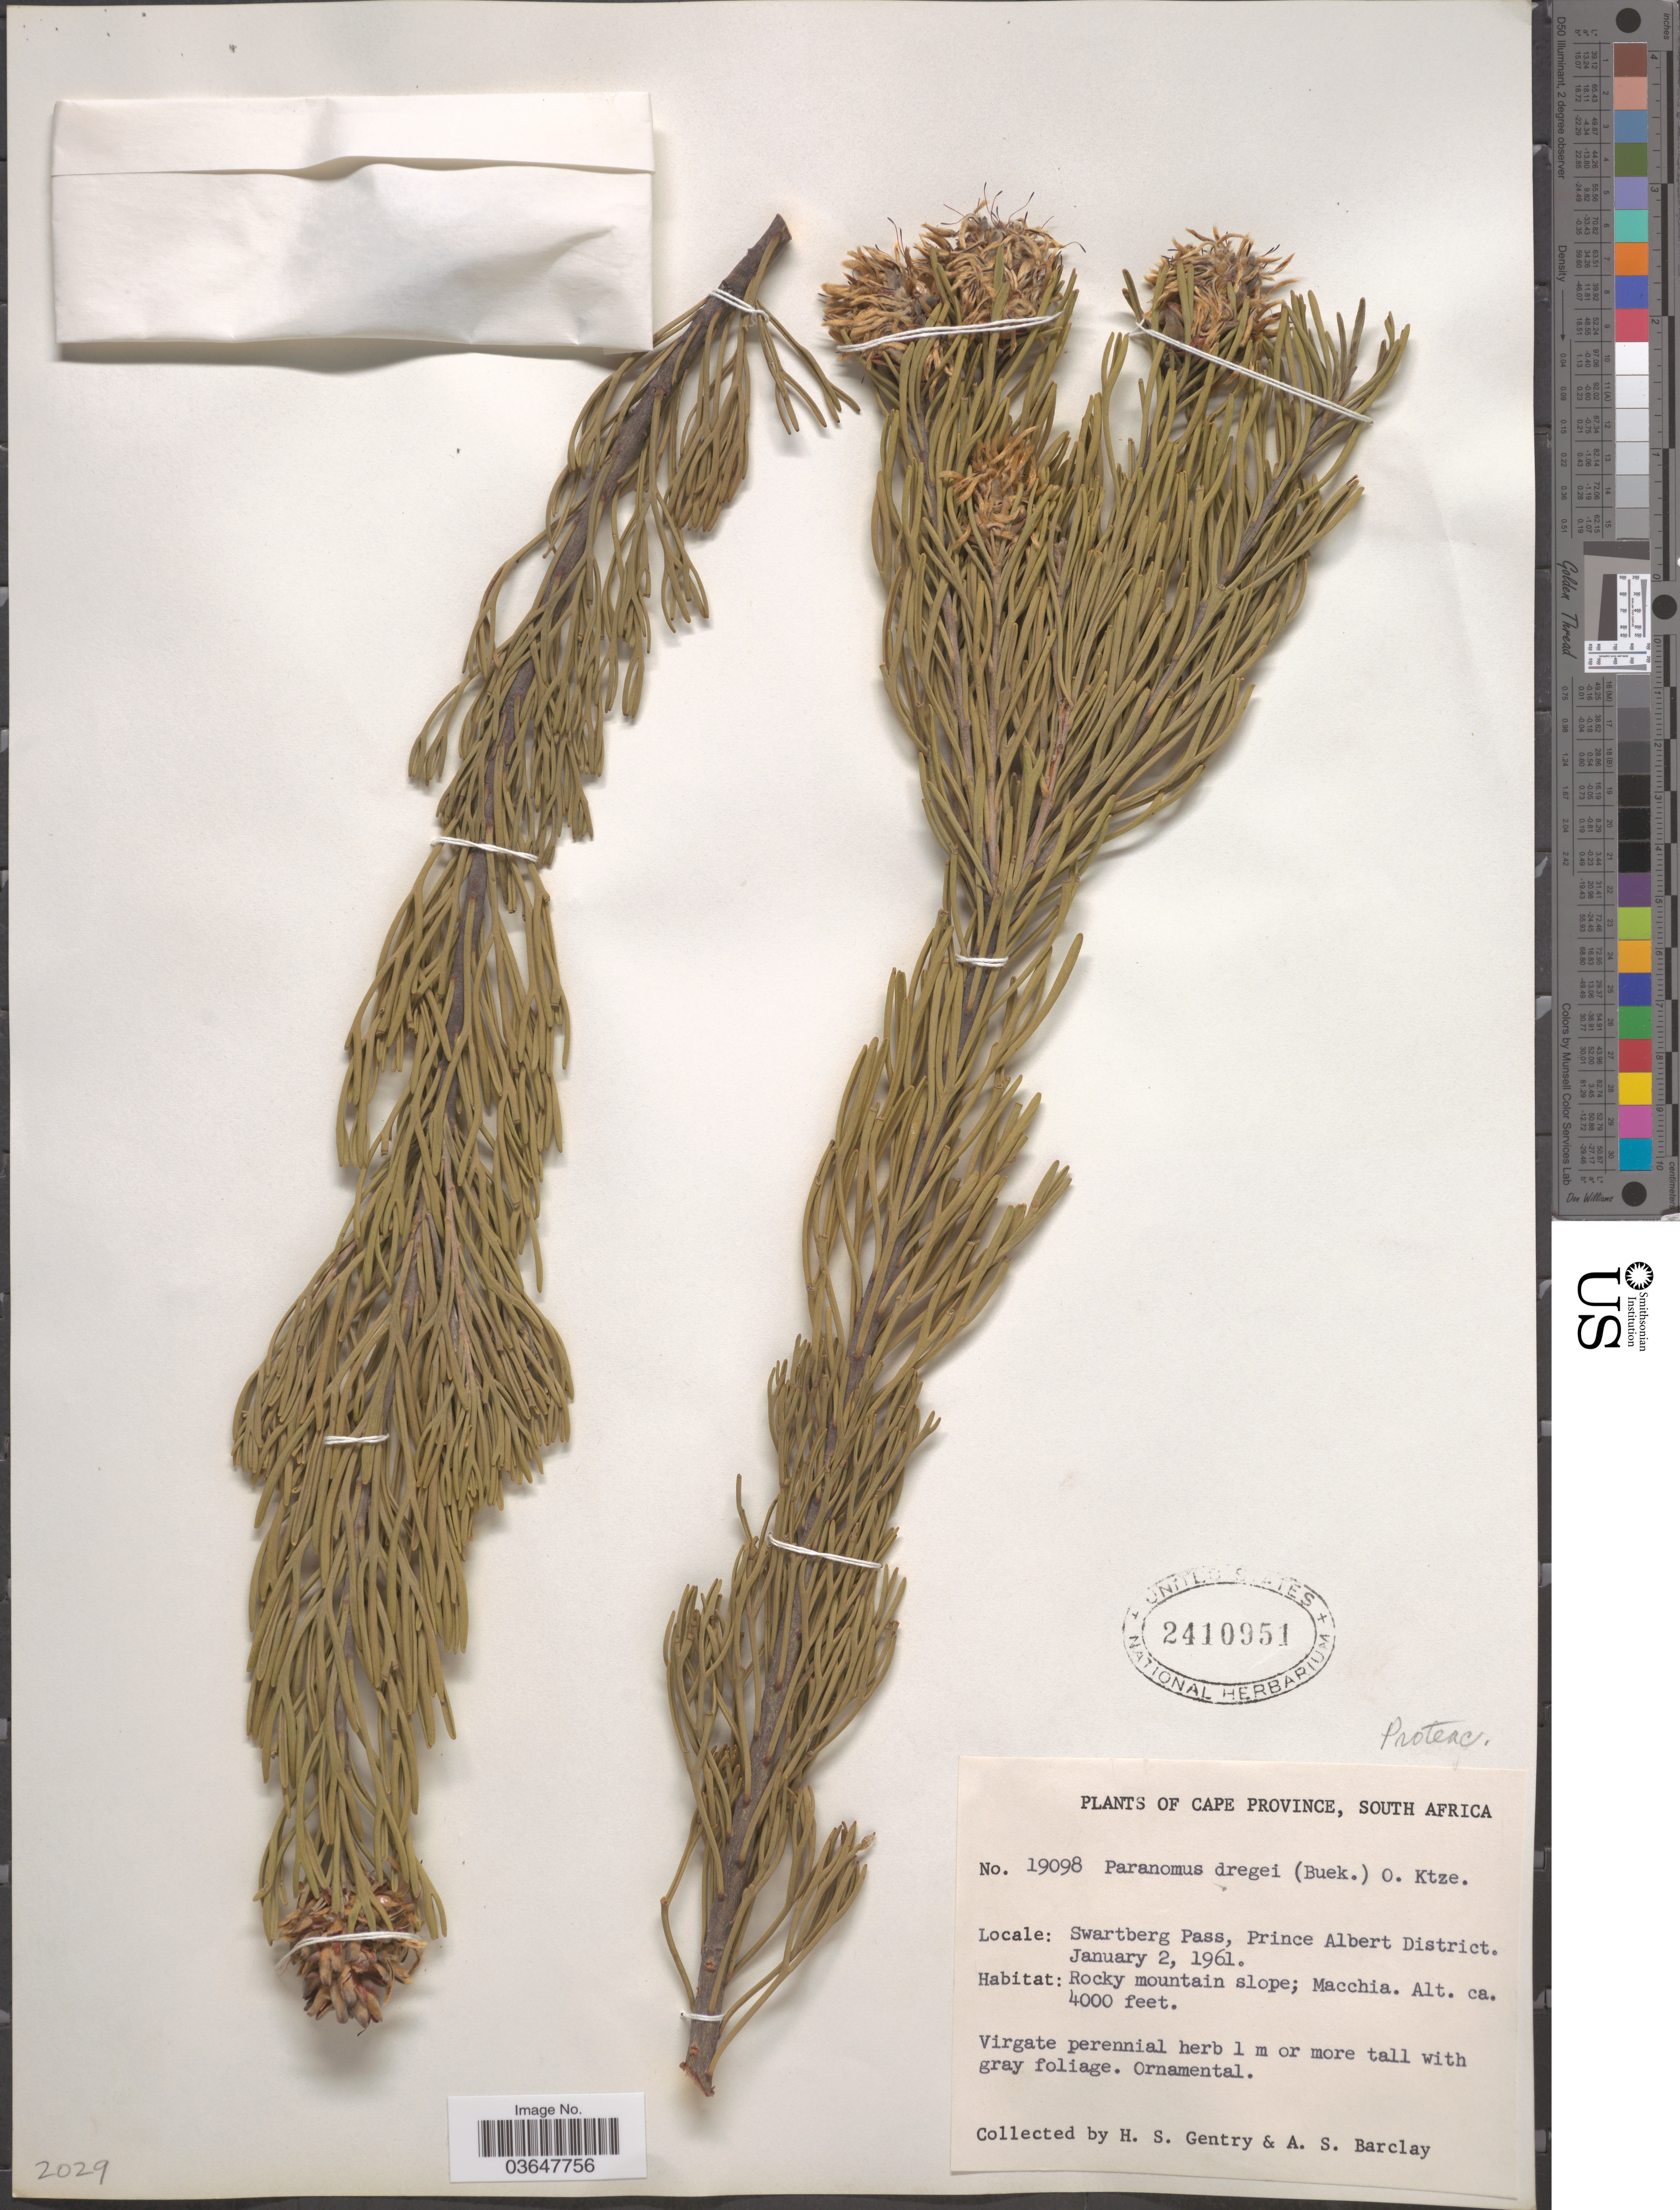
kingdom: Plantae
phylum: Tracheophyta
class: Magnoliopsida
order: Proteales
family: Proteaceae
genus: Paranomus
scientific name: Paranomus dregei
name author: Kuntze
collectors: H. S. Gentry & A. S. Barclay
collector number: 19098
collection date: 1961-01-02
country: South Africa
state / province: Western Cape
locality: Swartberg pass, Prince Albert District. Macchia.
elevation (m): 1219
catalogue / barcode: US 2410951